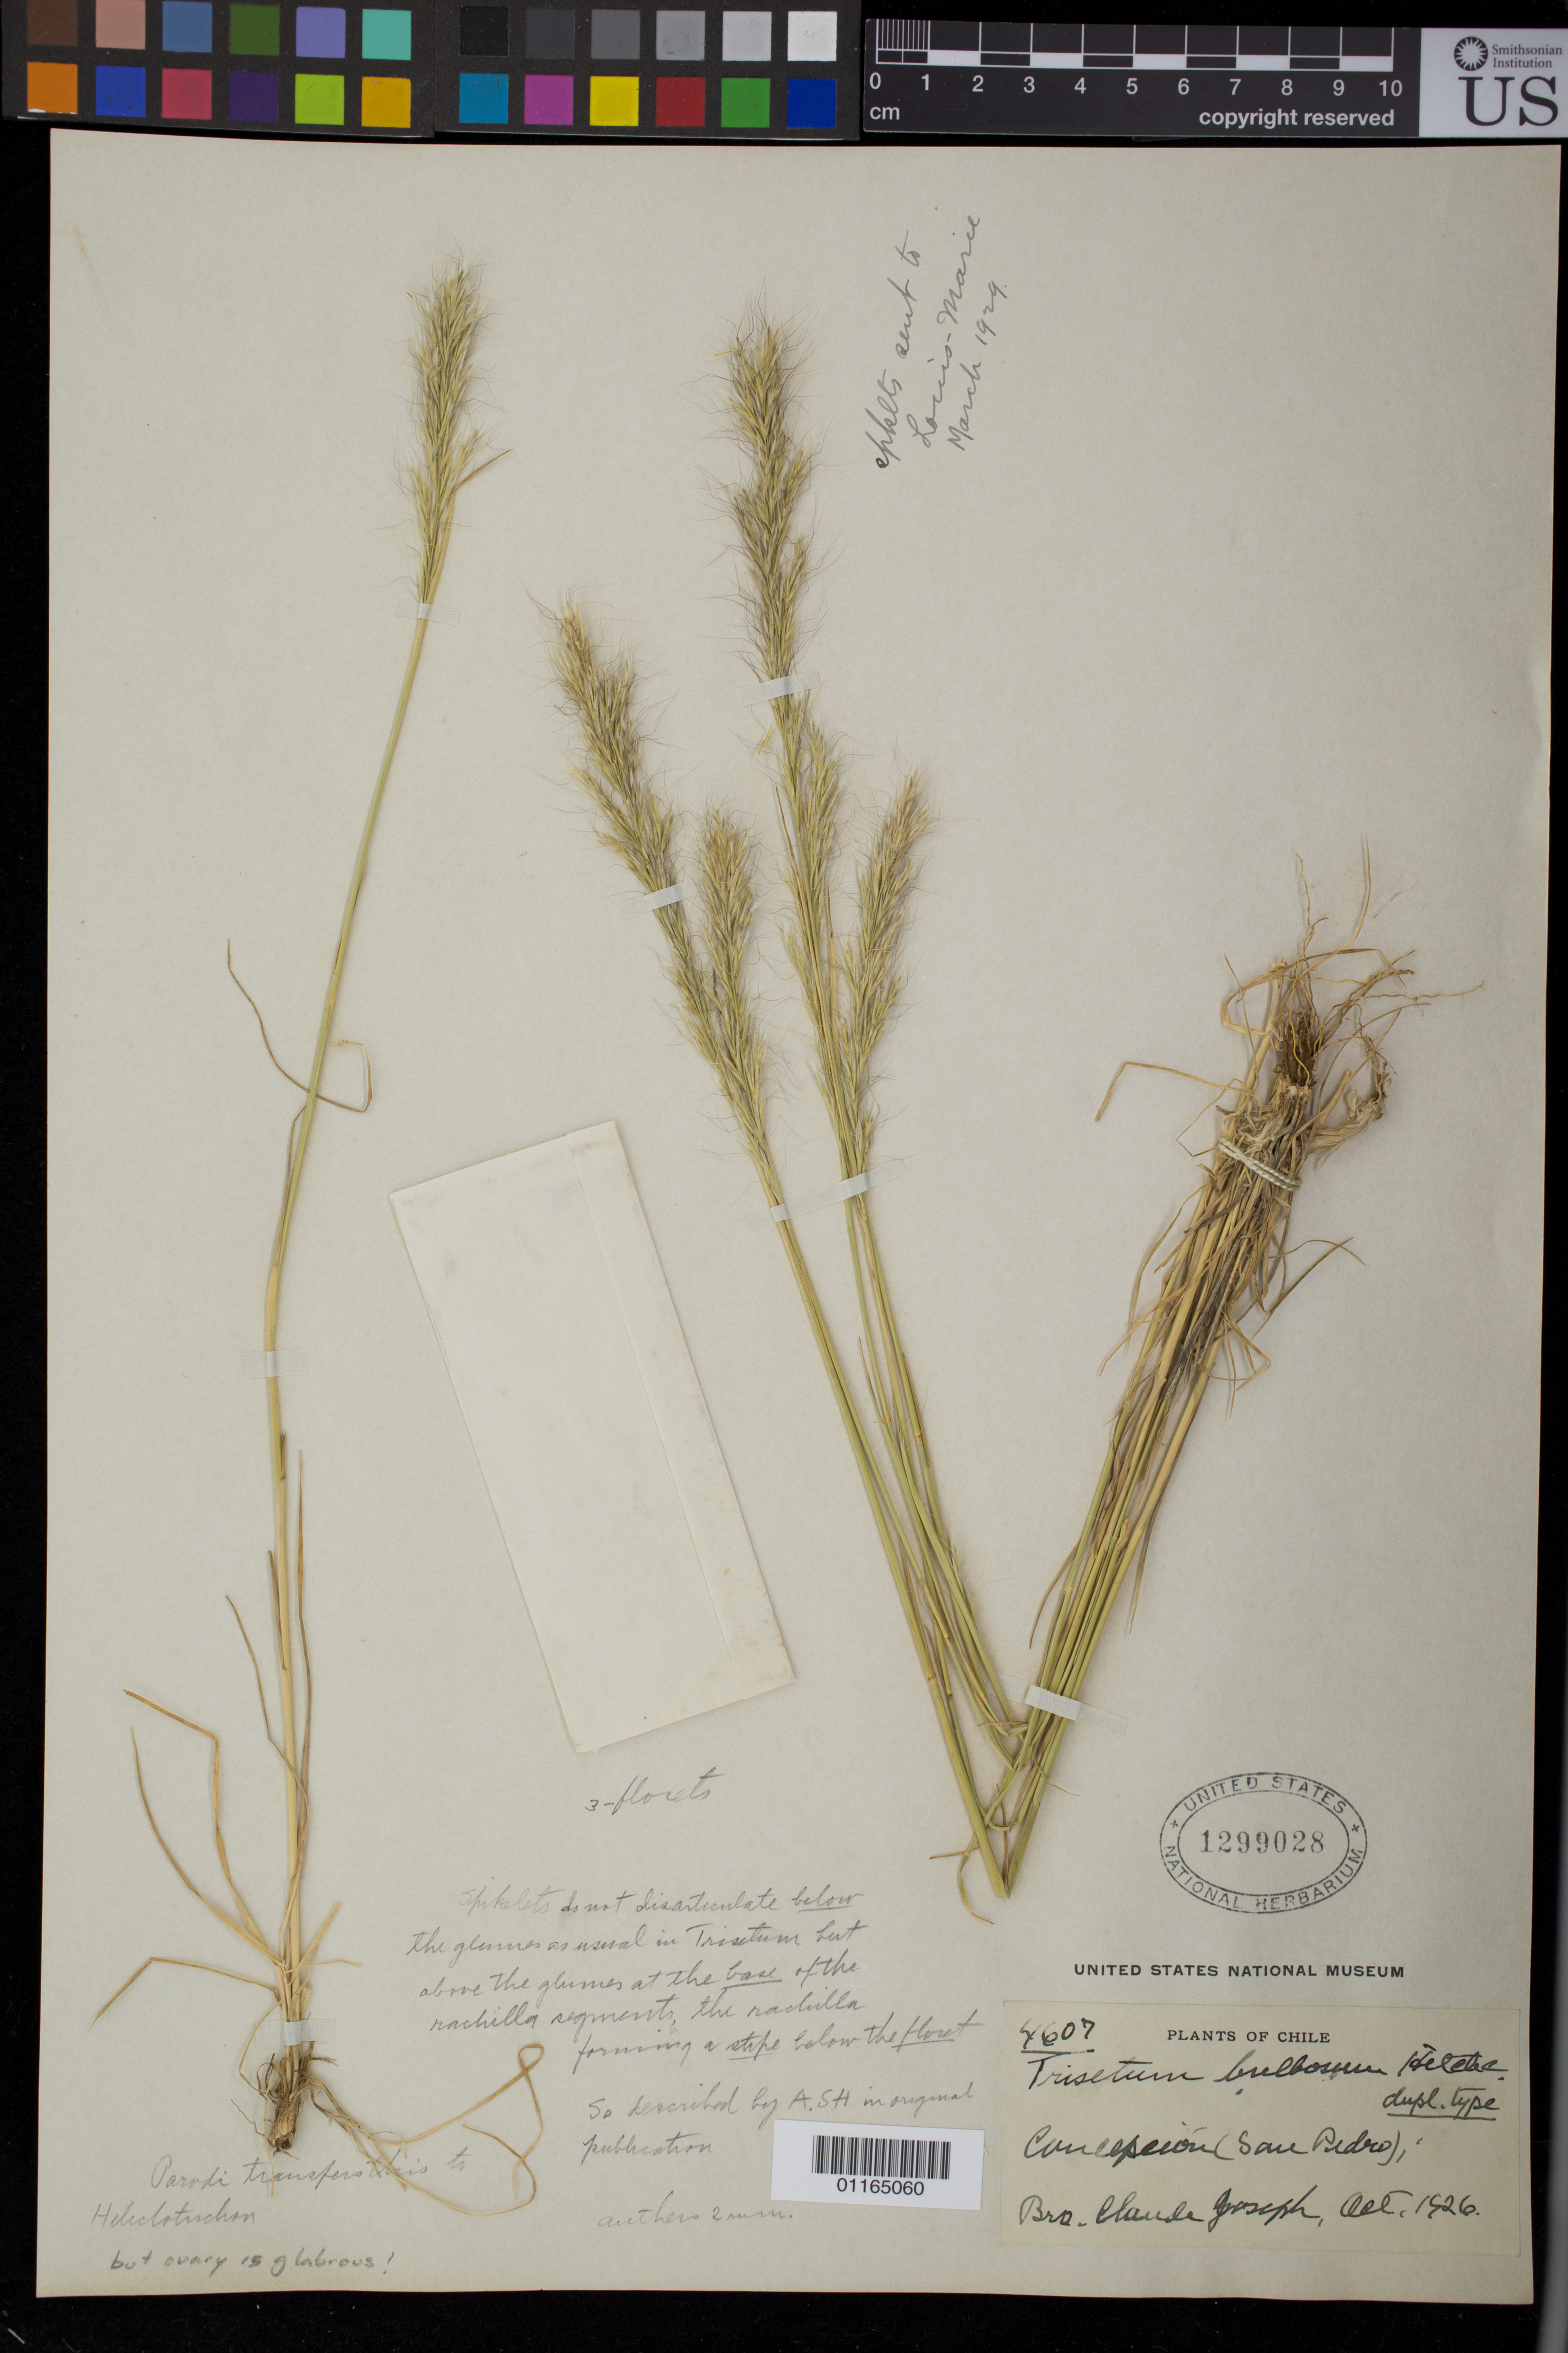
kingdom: Plantae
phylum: Tracheophyta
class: Liliopsida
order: Poales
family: Poaceae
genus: Trisetum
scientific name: Trisetum bulbosum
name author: Hitchc.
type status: Isotype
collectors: Bro. Claude-Joseph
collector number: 4607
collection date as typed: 30 Oct 1926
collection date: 1926-10-30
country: Chile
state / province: Bio-Bío (VIII)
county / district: Concepción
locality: Concepcion (San Pedro).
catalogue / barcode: US 1299028